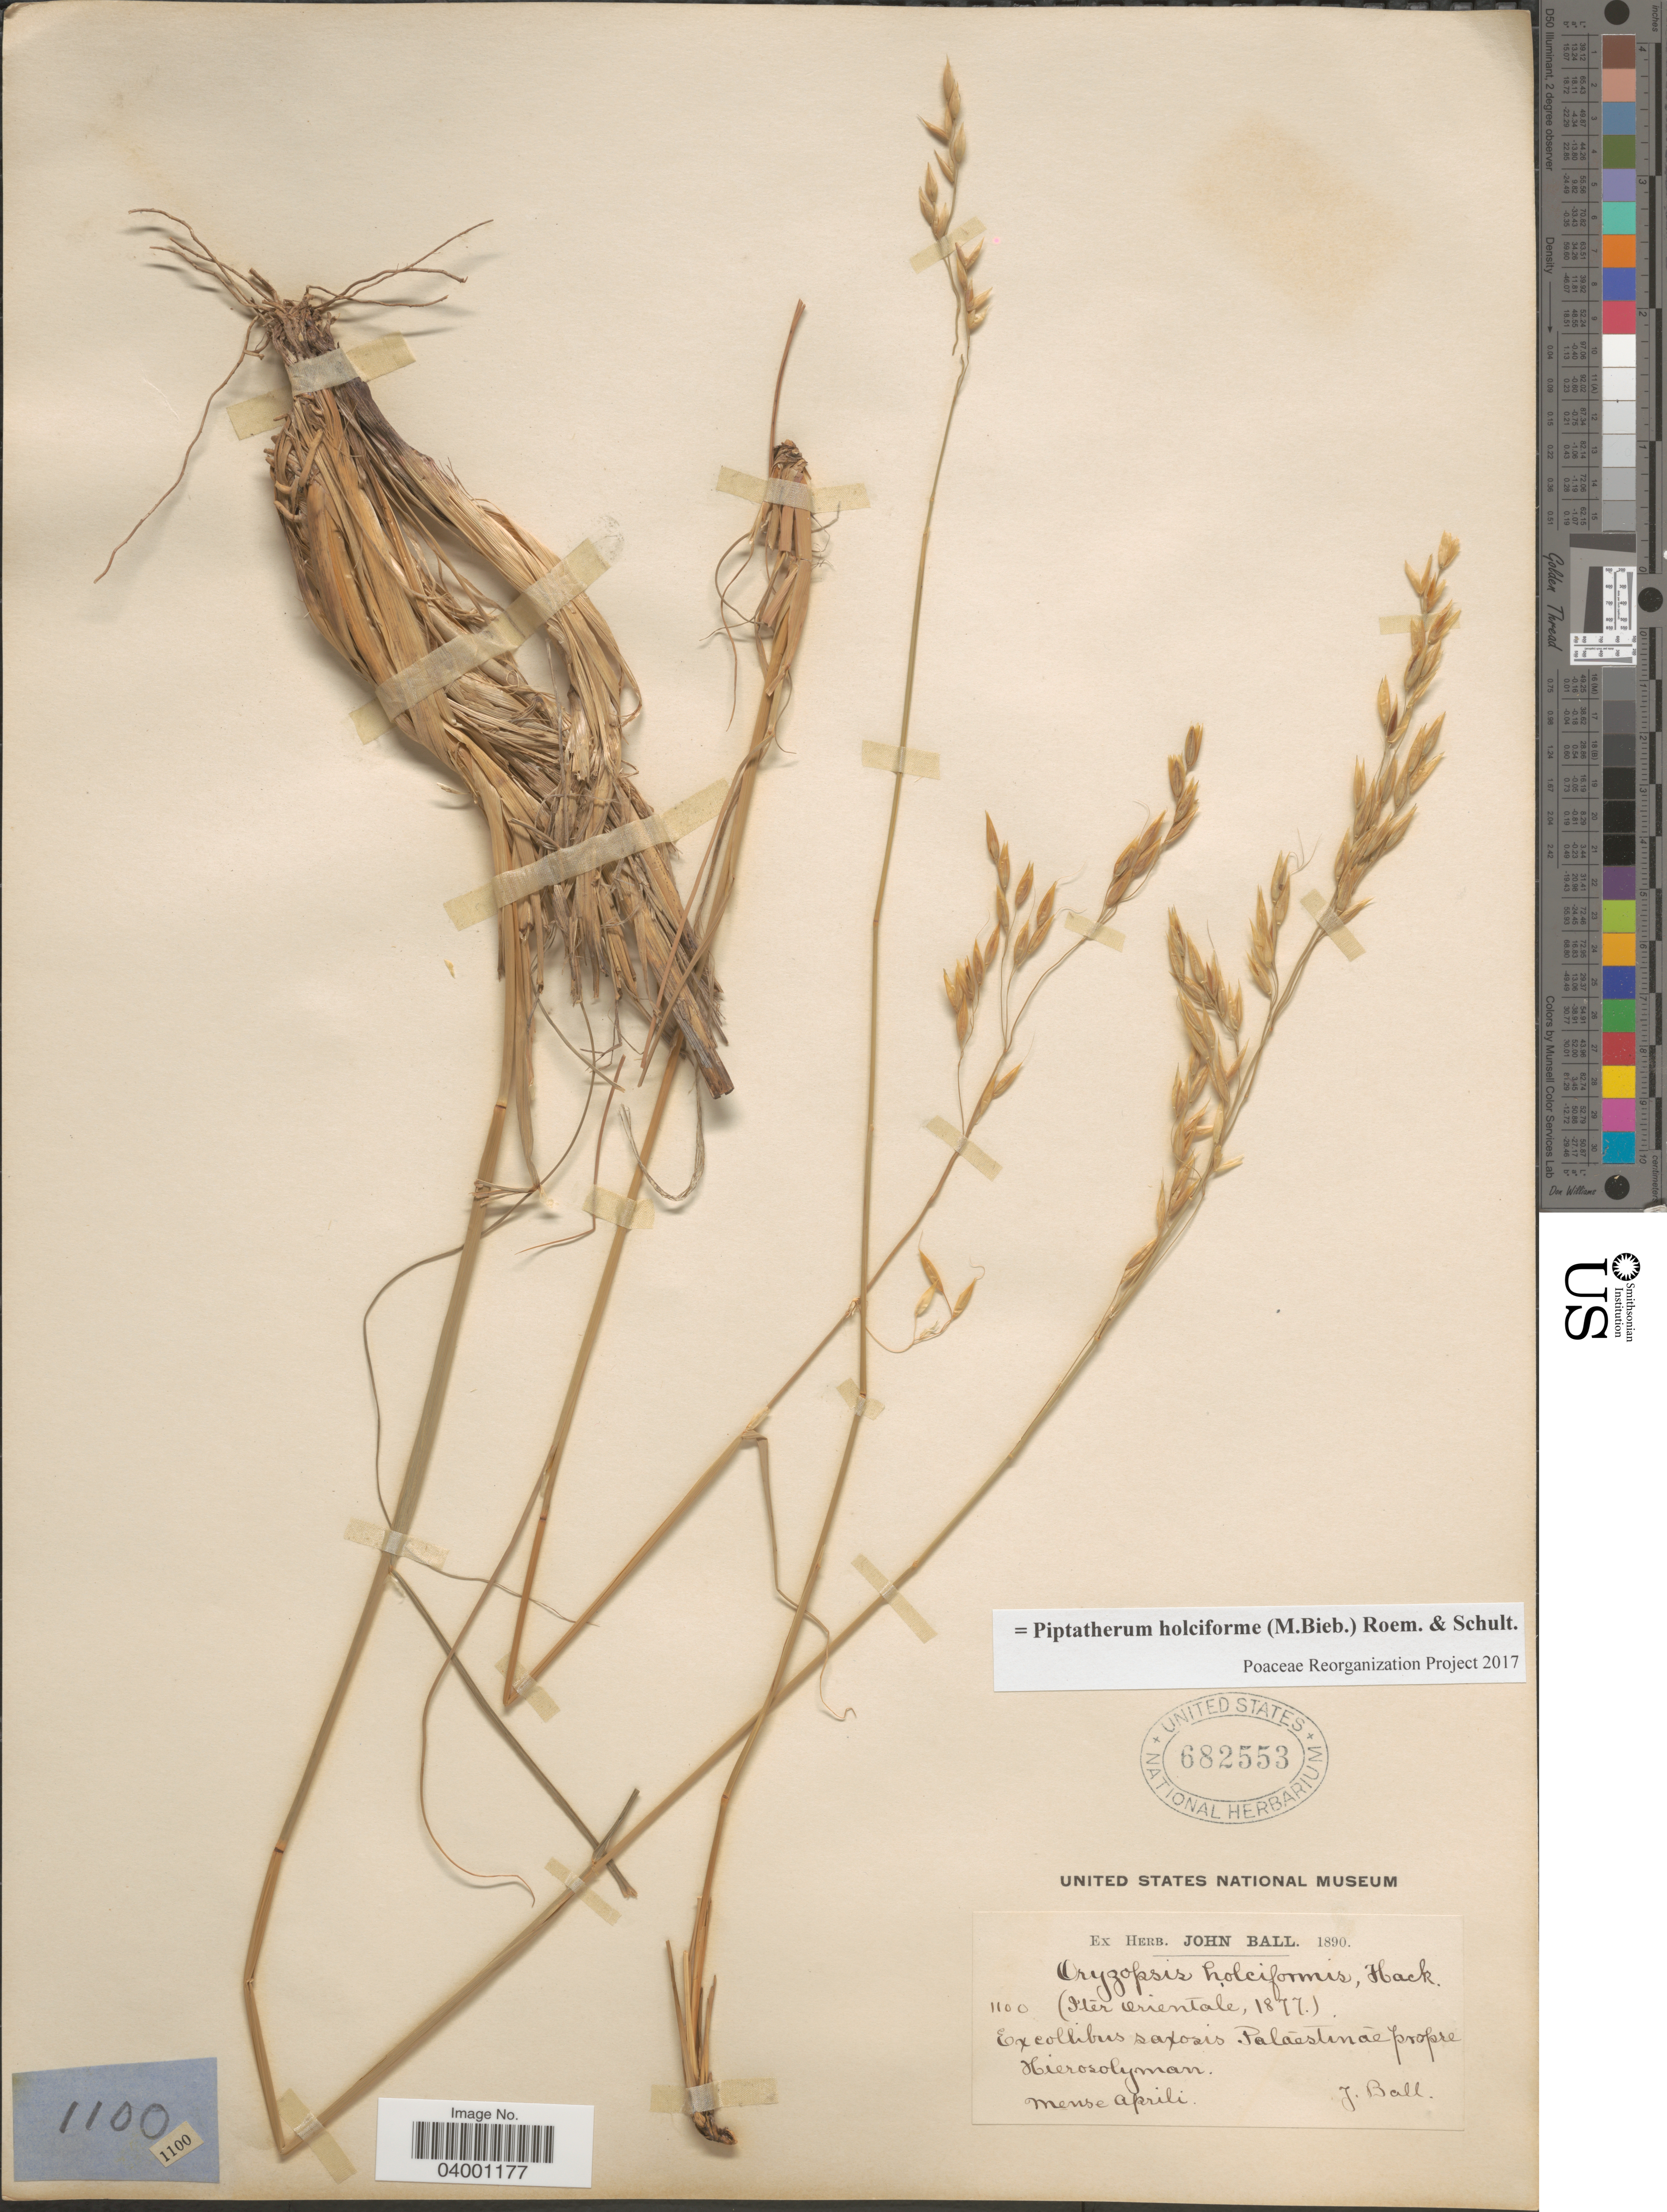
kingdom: Plantae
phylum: Tracheophyta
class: Liliopsida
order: Poales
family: Poaceae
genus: Piptatherum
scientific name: Piptatherum holciforme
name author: (M. Bieb.) Roem. & Schult.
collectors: J. Ball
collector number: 1100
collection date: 1877-04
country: Israel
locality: Iter Orientale. Ex collibus saxosis Palaestinae prope Hierosolyman.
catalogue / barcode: US 682553